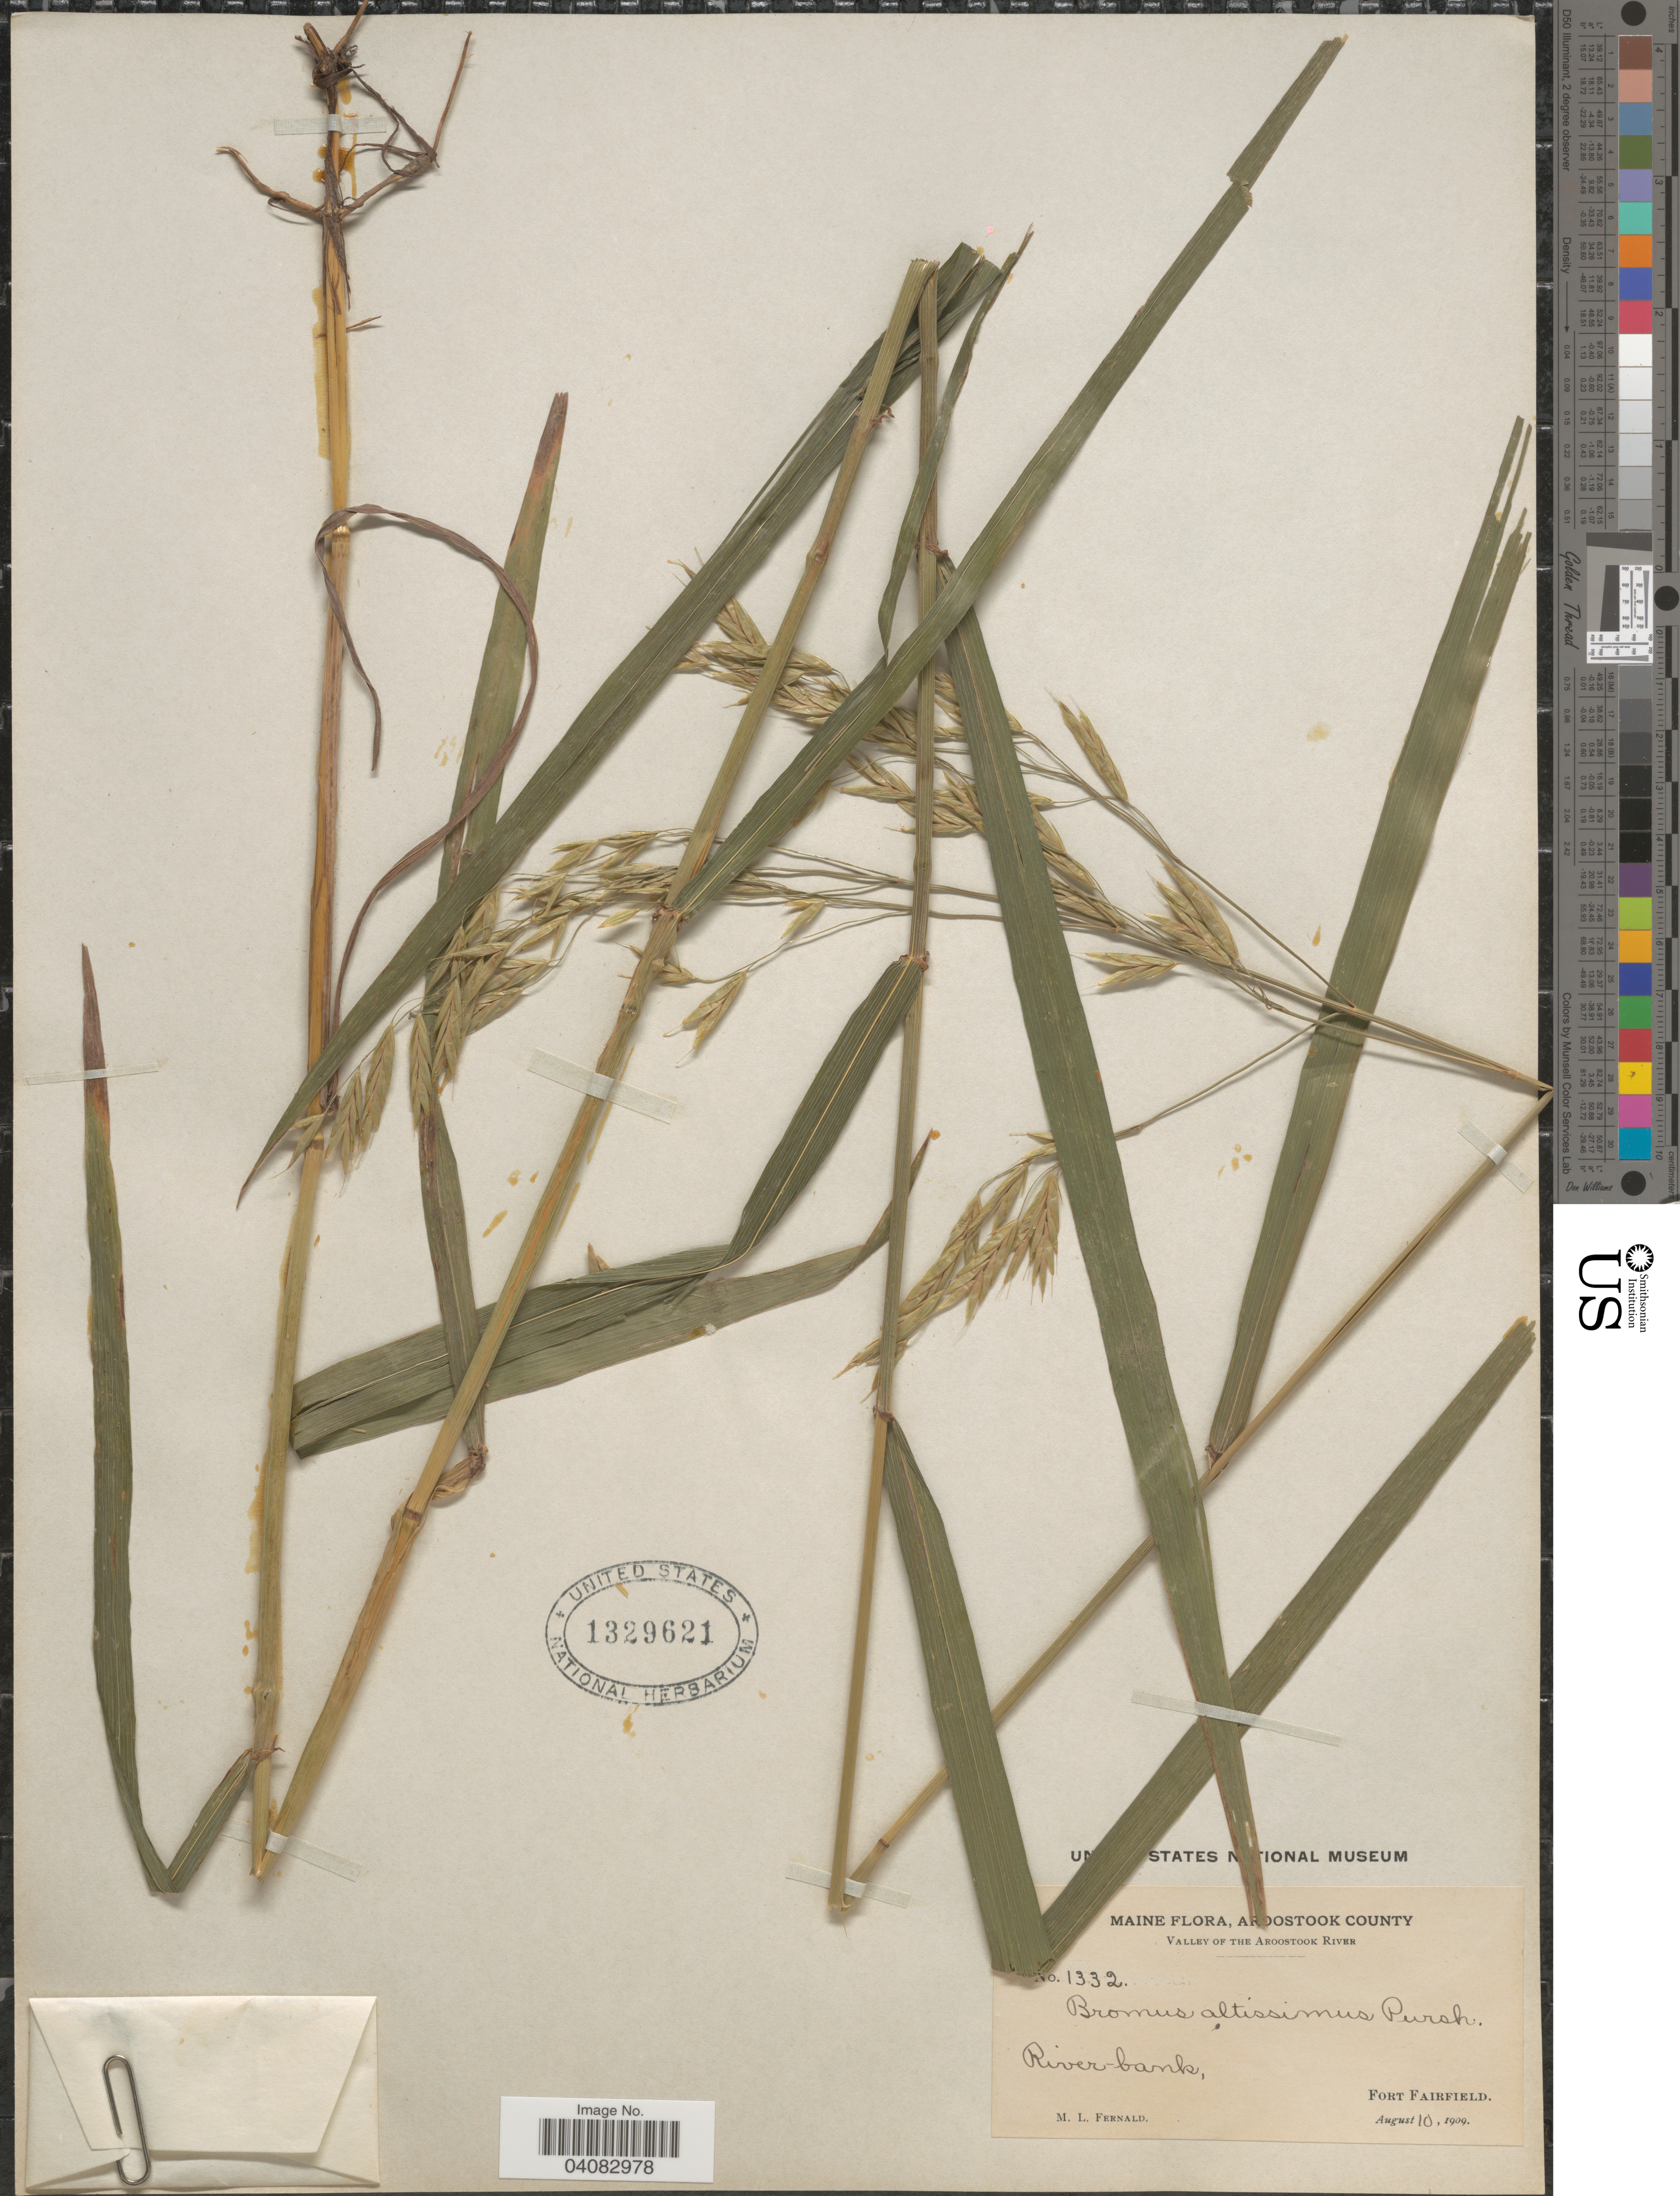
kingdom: Plantae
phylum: Tracheophyta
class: Liliopsida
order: Poales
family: Poaceae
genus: Bromus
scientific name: Bromus latiglumis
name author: (Scribn. ex Shear) Hitchc.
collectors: M. L. Fernald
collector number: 1332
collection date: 1909-08-10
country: United States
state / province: Maine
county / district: Aroostook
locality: Valley of the Aroostook River. River-bank. Fort Fairfield.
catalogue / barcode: US 1329621